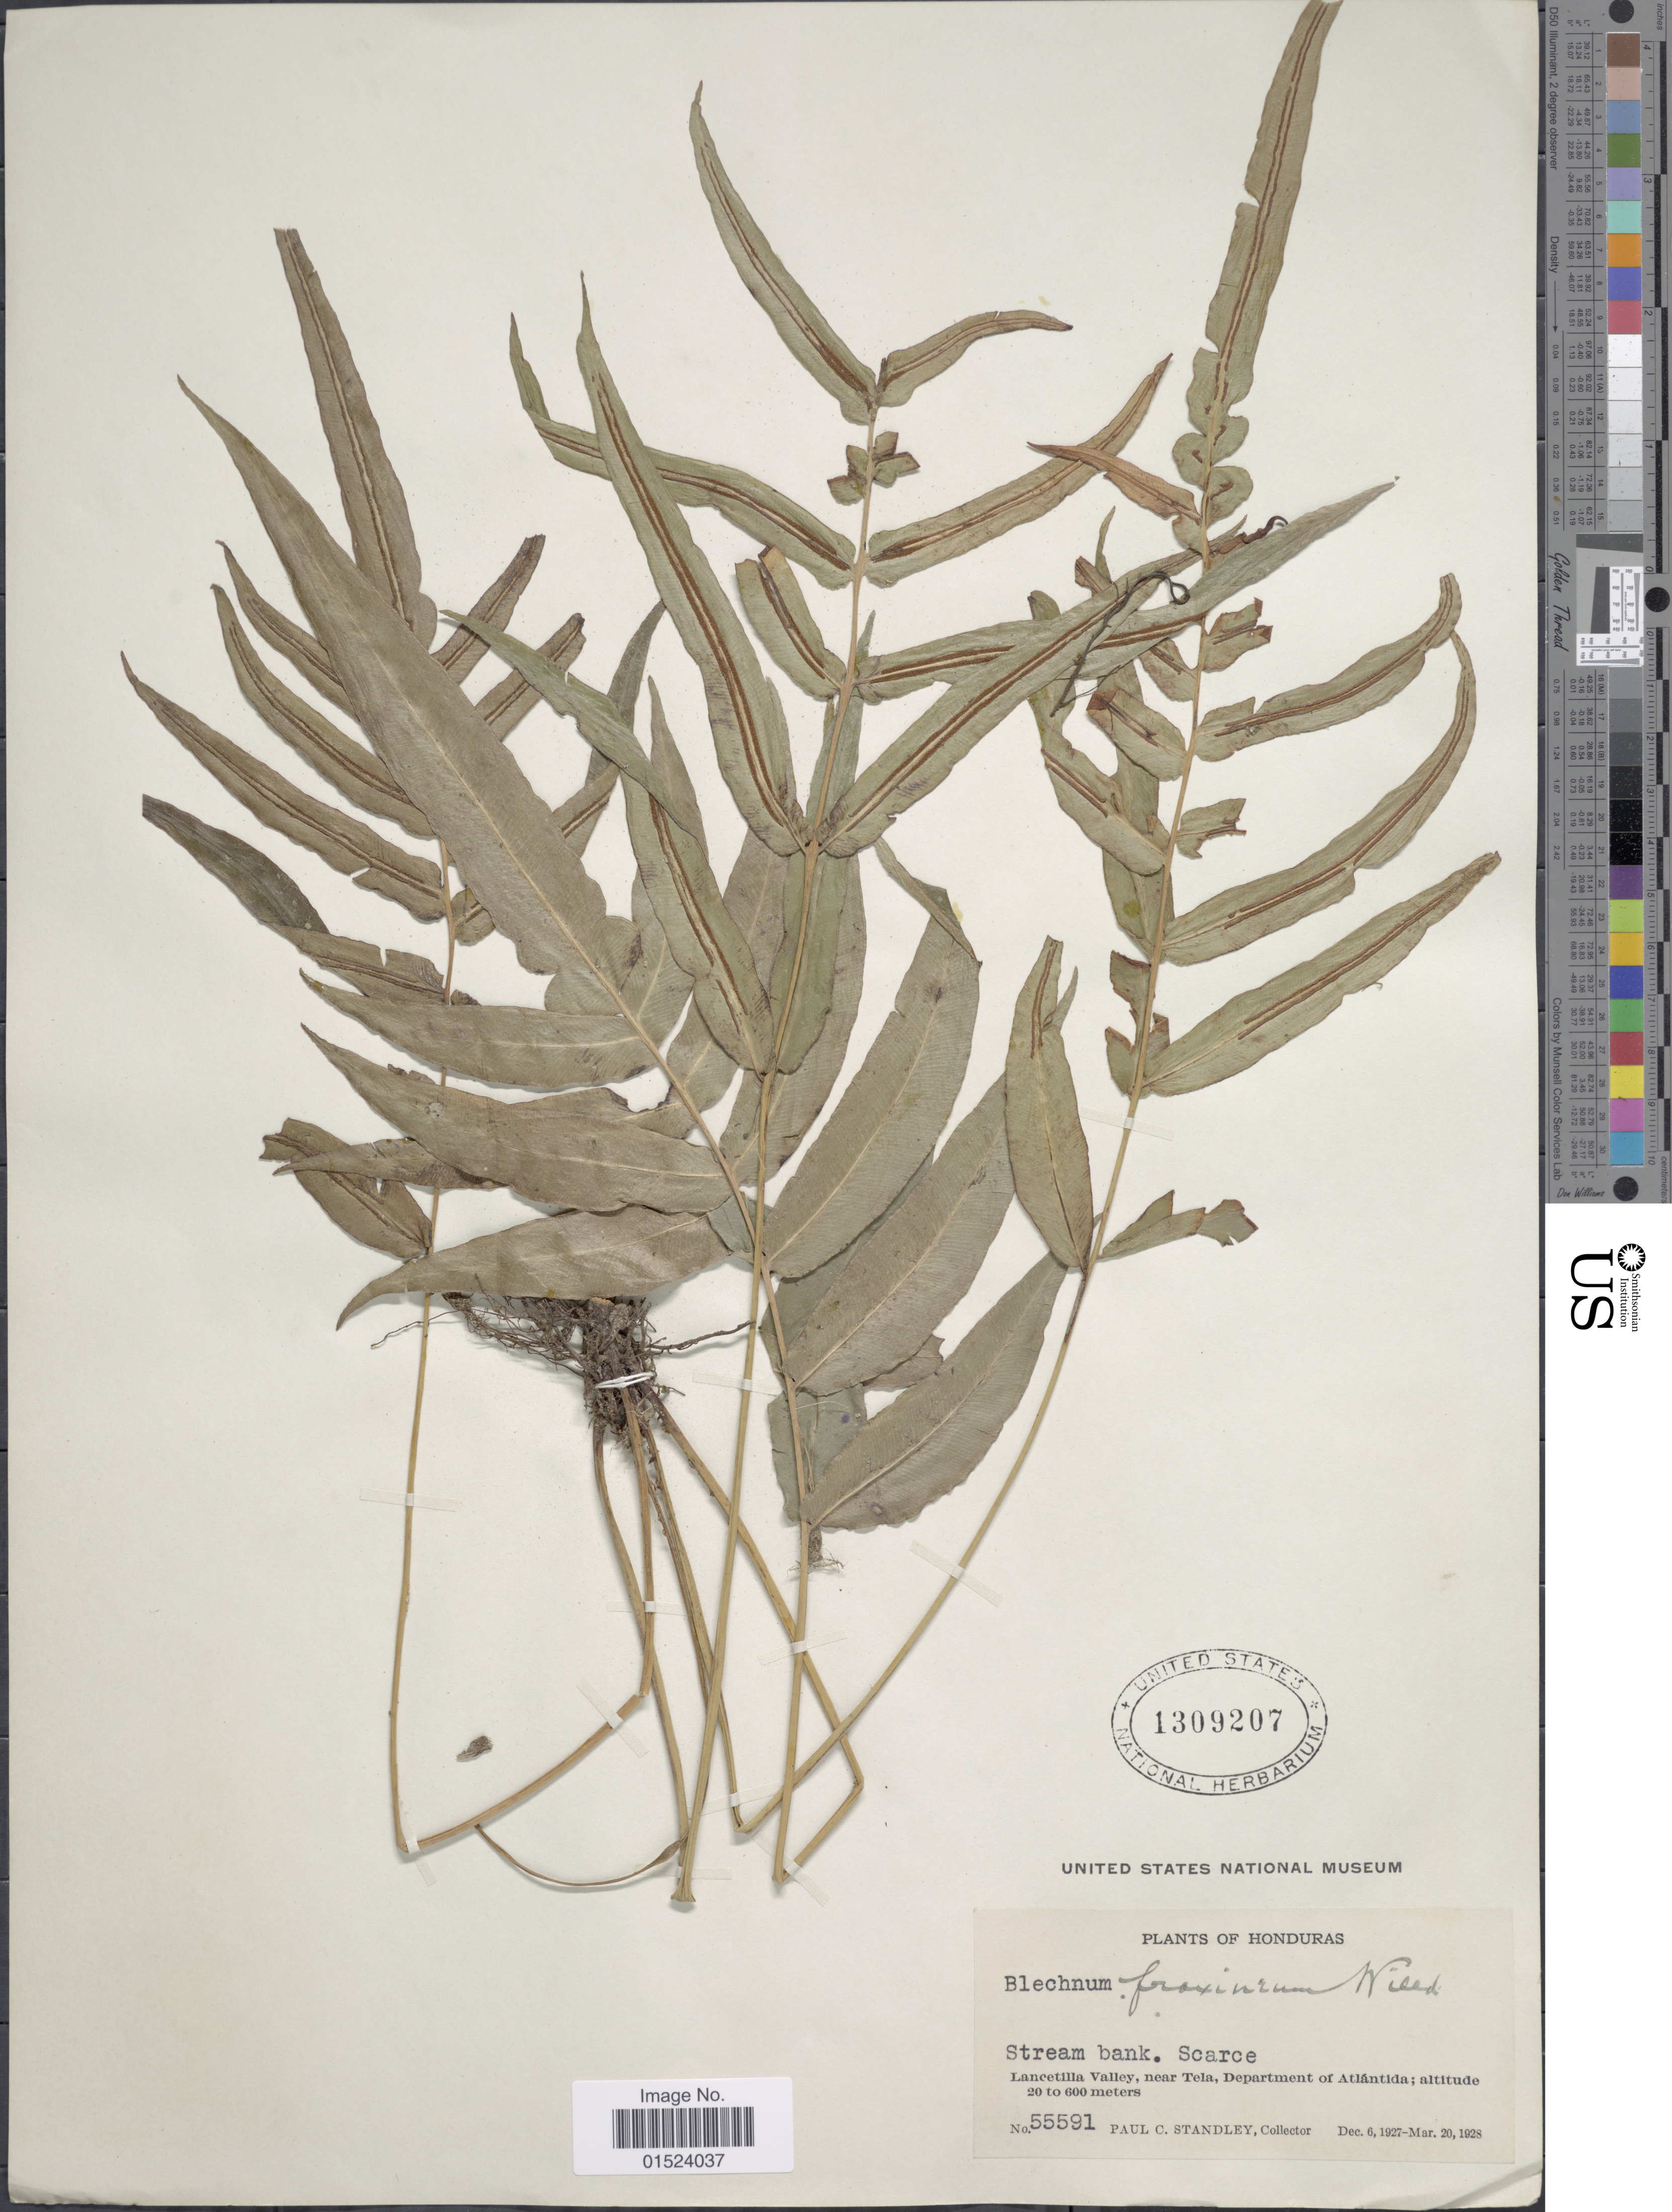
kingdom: Plantae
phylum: Tracheophyta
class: Polypodiopsida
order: Polypodiales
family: Blechnaceae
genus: Blechnum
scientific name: Blechnum gracile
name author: Kaulf.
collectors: P. C. Standley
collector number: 55591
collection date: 1927-12-06/1928-03-20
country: Honduras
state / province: Atlántida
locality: Lancetilla Valley, near Tela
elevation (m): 20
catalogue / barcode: US 1309207